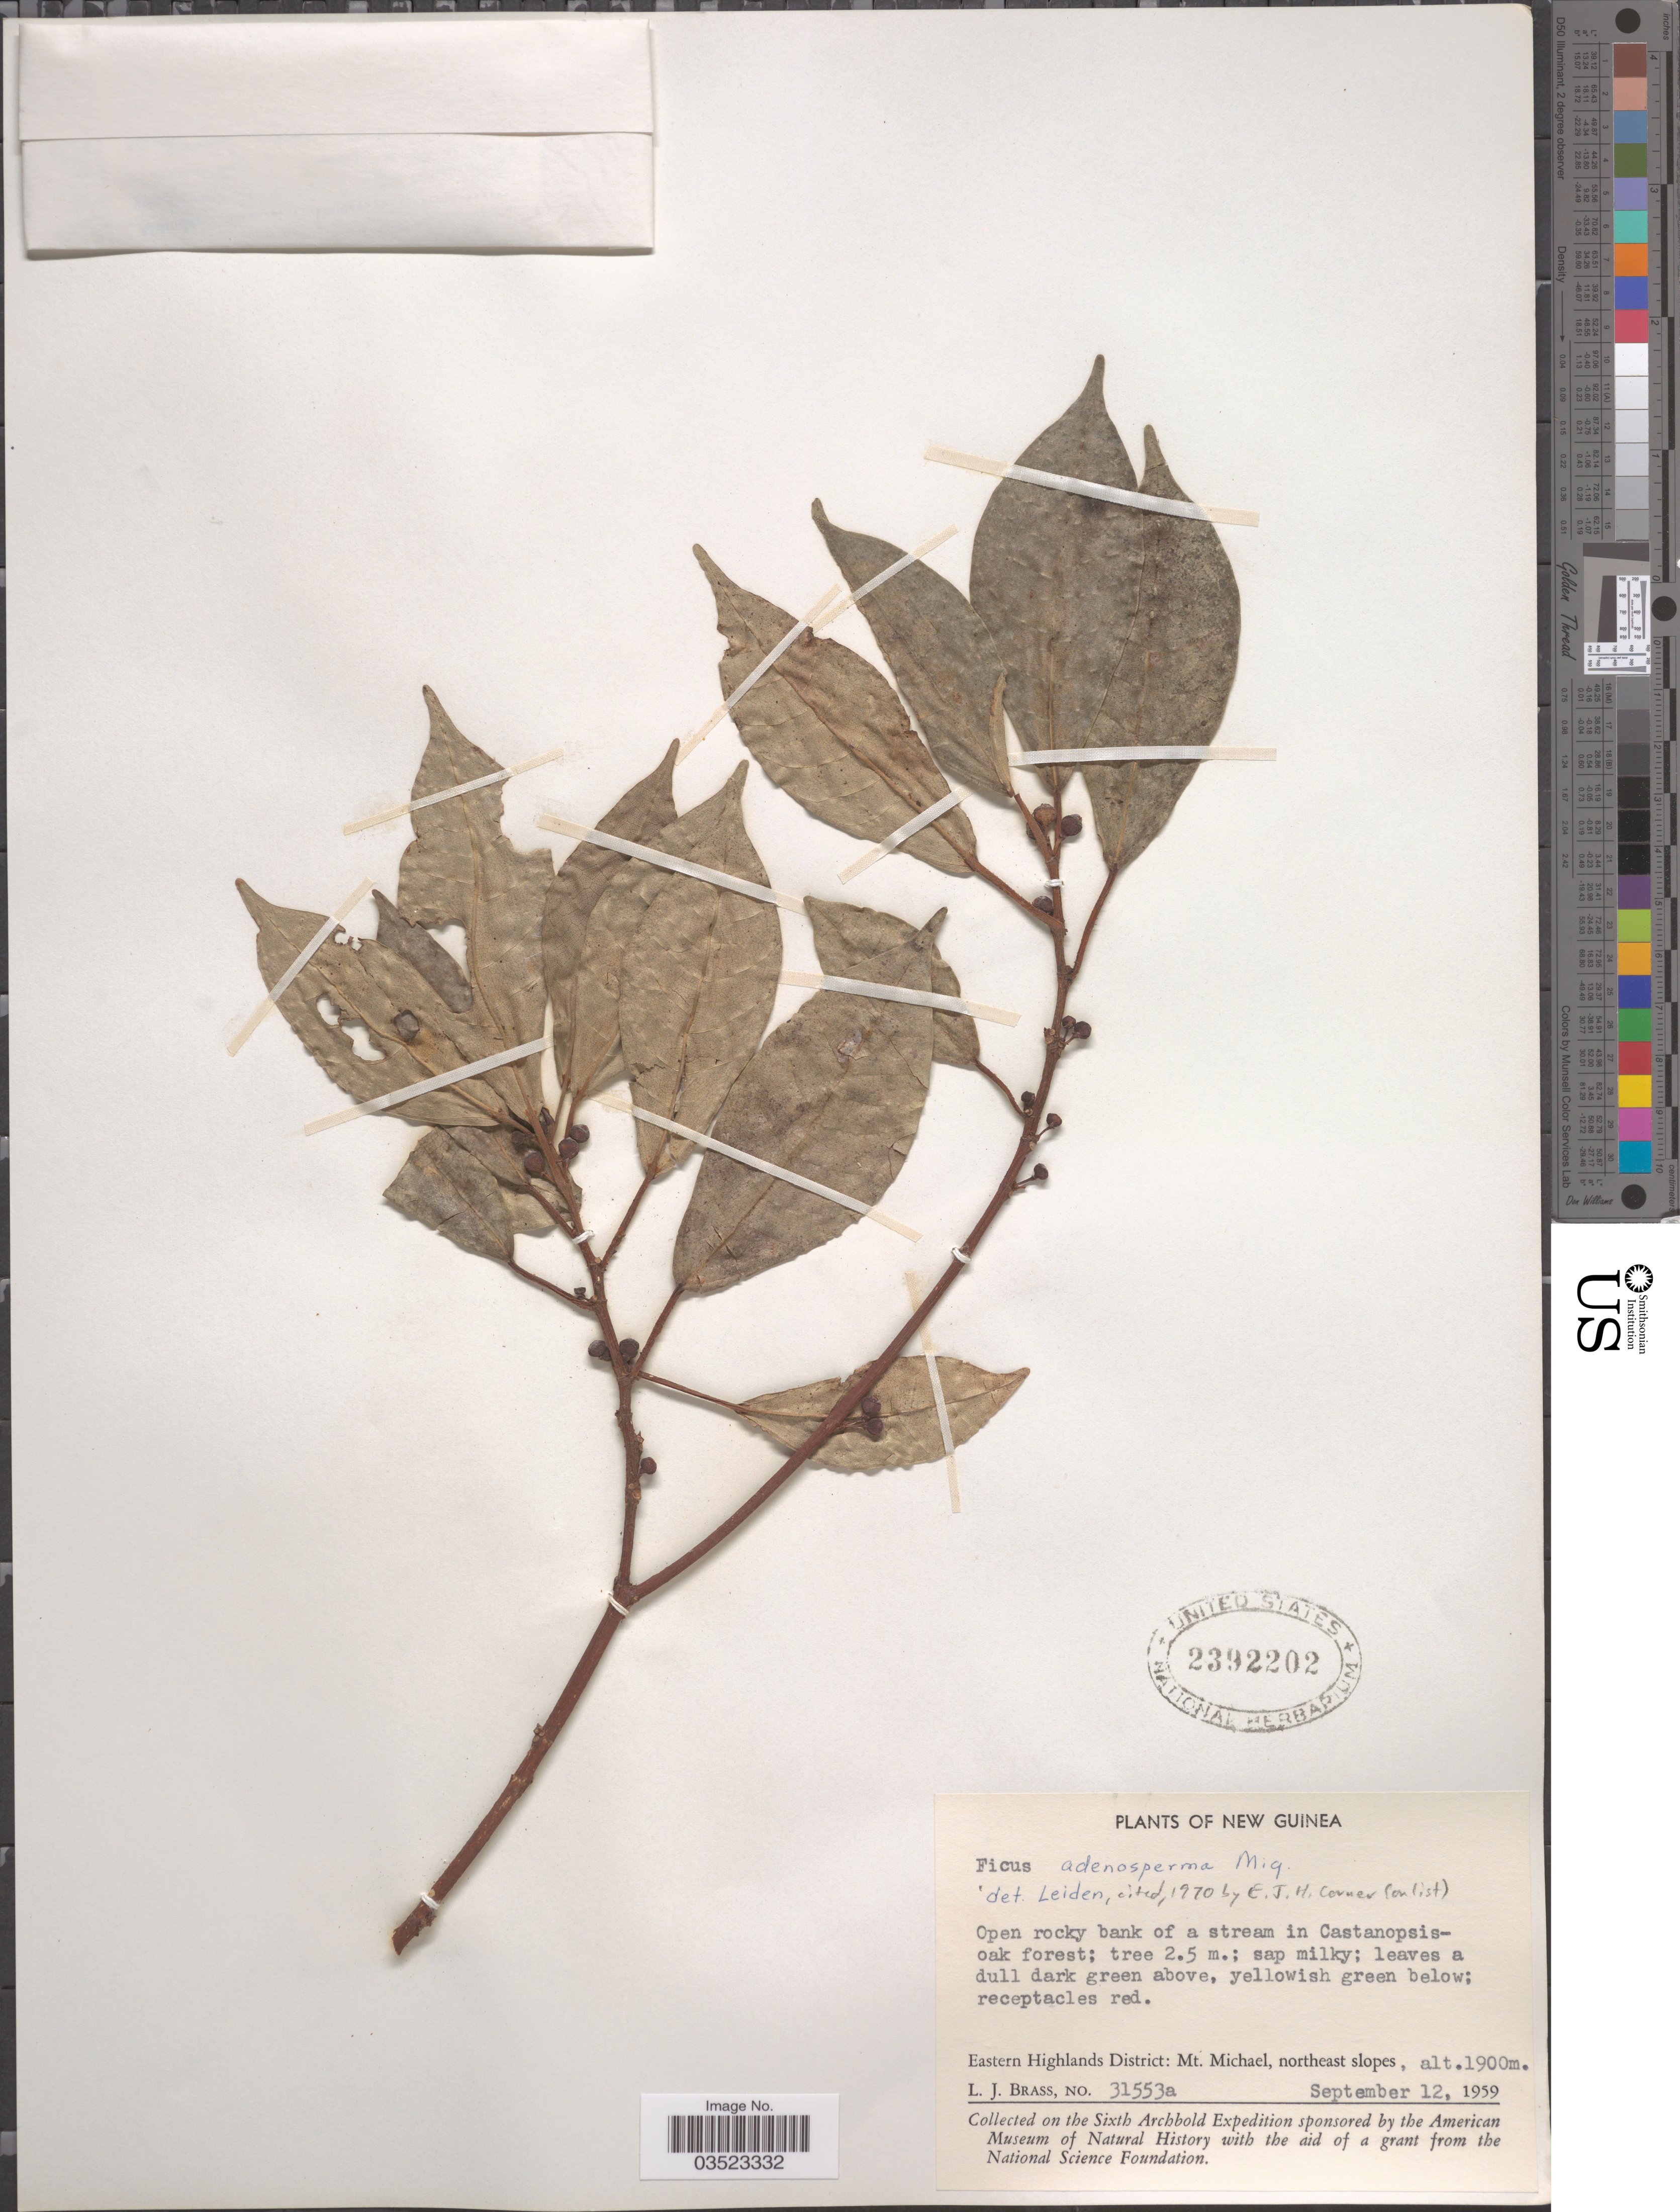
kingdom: Plantae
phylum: Tracheophyta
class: Magnoliopsida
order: Rosales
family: Moraceae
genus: Ficus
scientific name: Ficus adenosperma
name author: Miq.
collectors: L. J. Brass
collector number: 31553a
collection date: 1959-09-12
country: Papua New Guinea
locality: New Guinea. Eastern Highlands District: Mt. Michael, northeast slopes. The Sixth Archbold Expedition.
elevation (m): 1900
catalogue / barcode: US 2392202